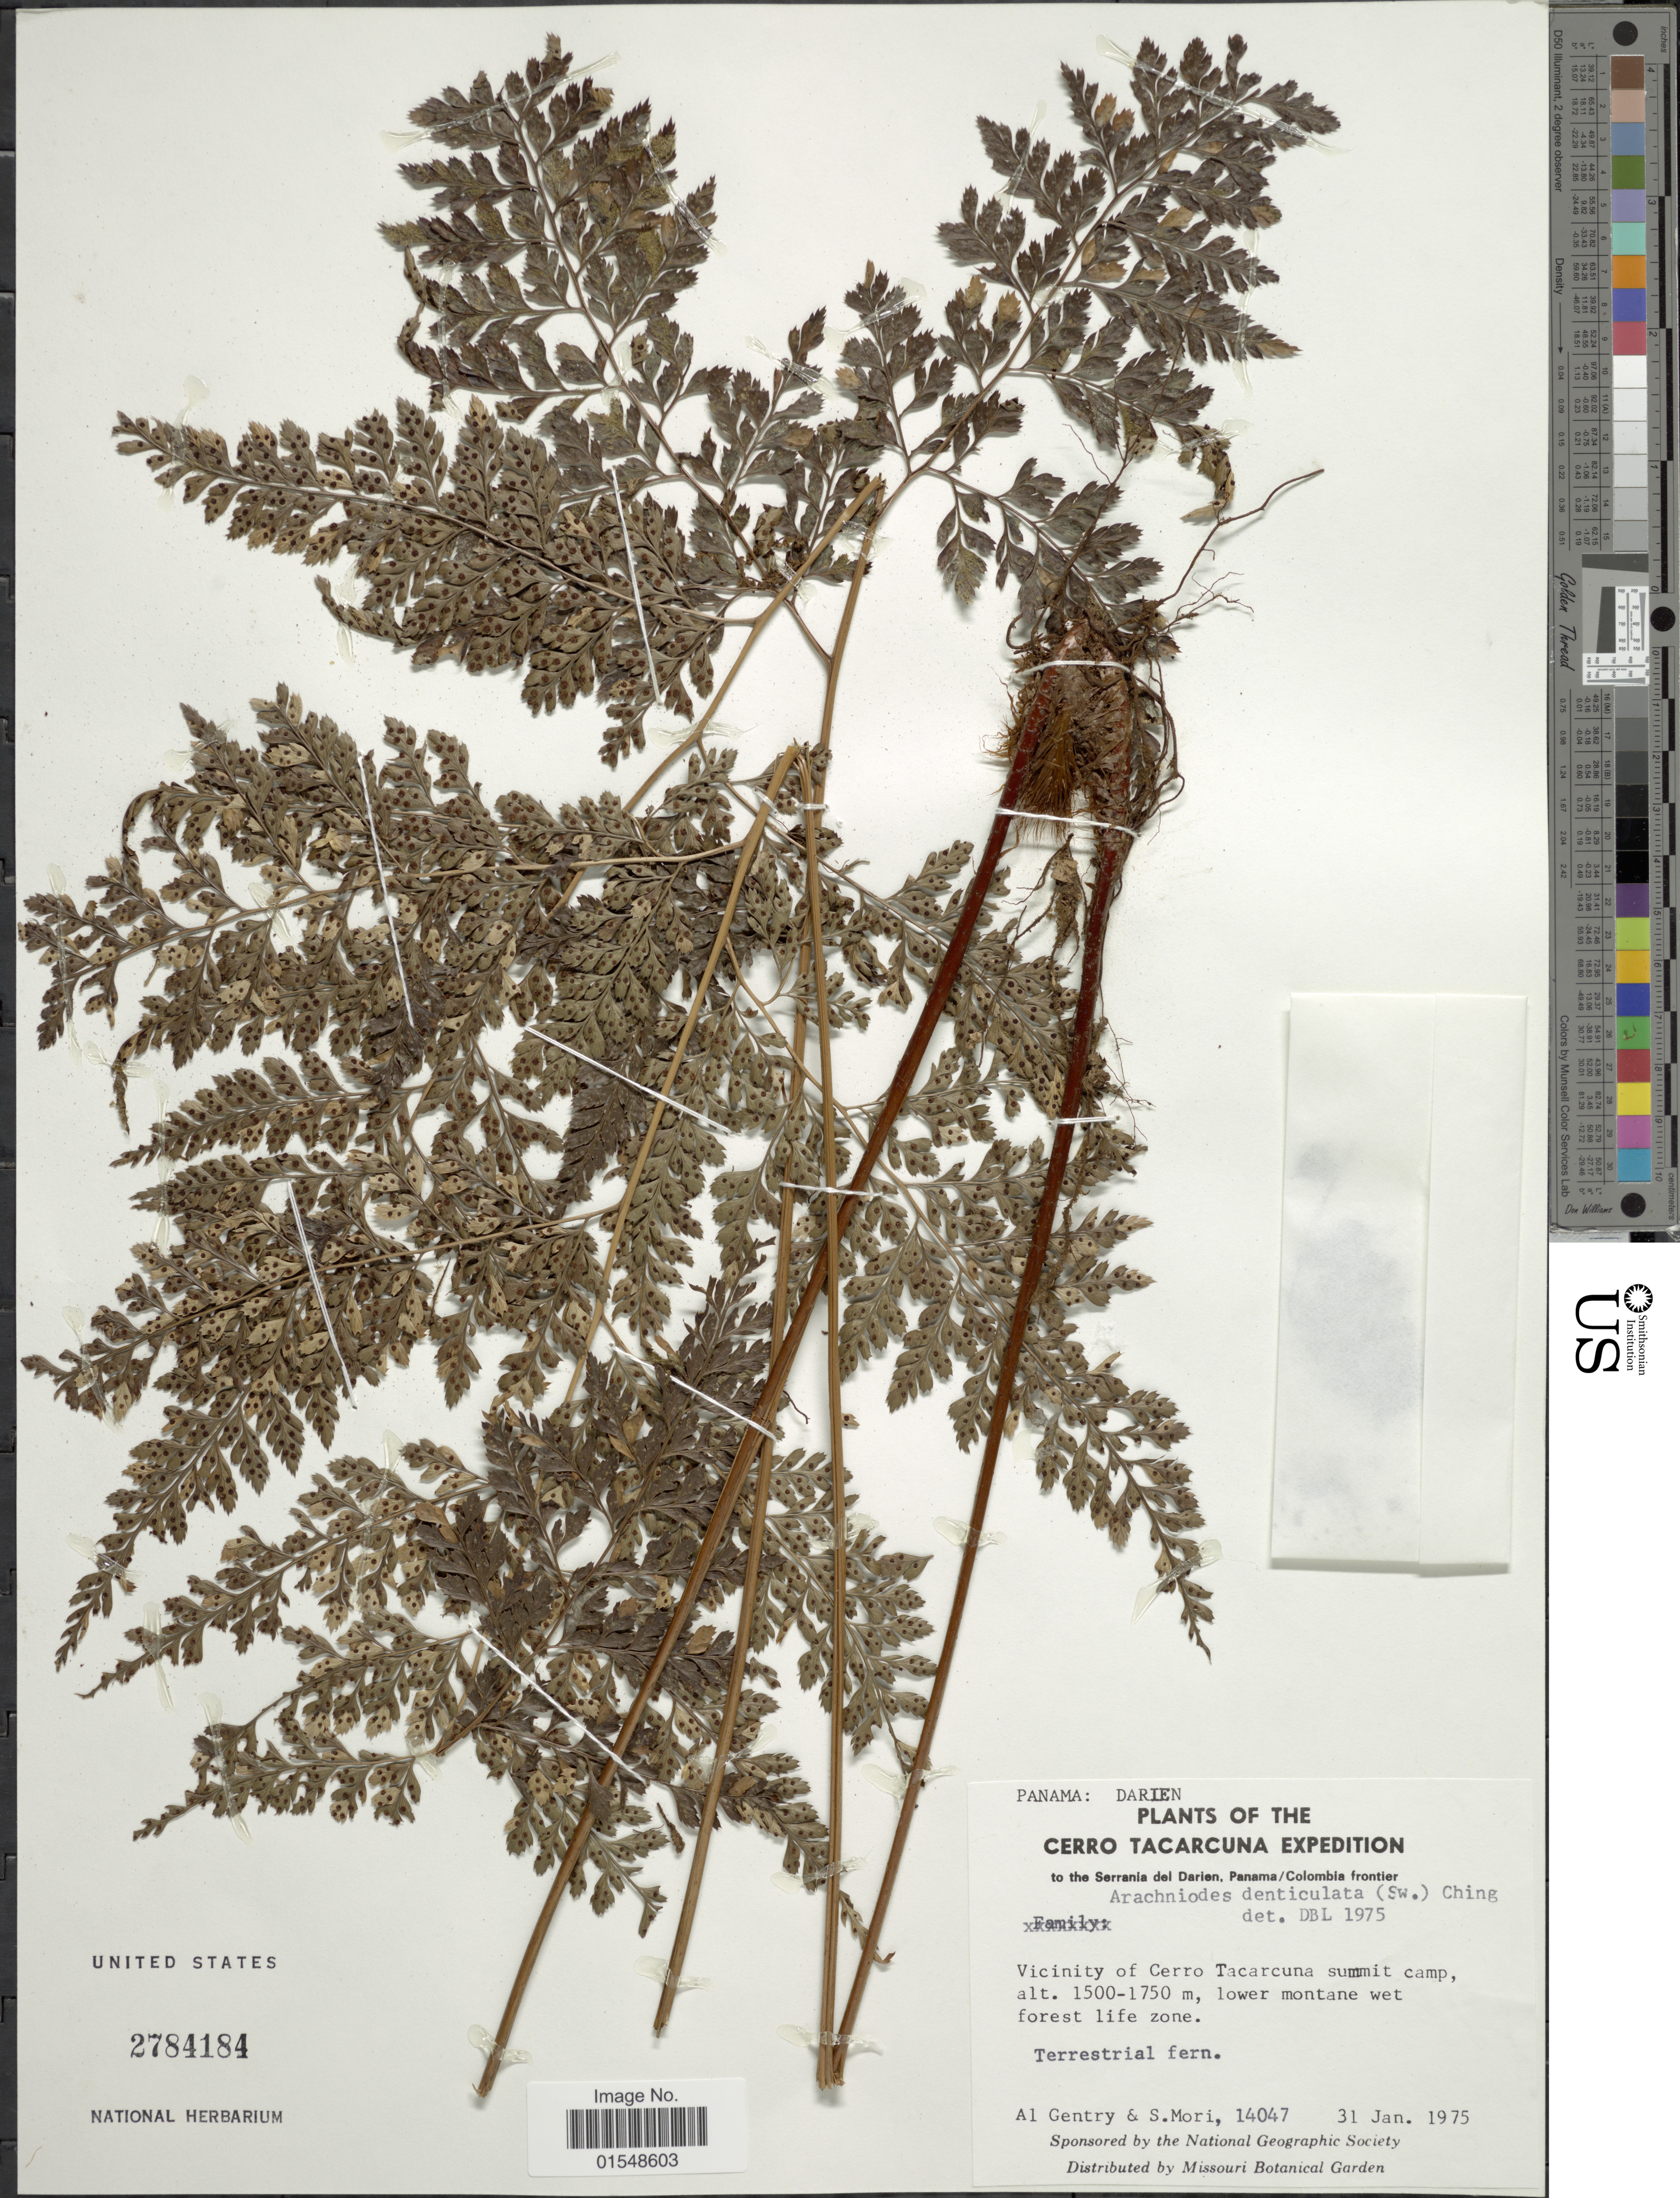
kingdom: Plantae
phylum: Tracheophyta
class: Polypodiopsida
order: Polypodiales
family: Dryopteridaceae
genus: Arachniodes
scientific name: Arachniodes denticulata var. jucunda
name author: (Fée) Lellinger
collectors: A. H. Gentry & S. Mori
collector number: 14047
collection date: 1975-01-31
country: Panama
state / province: Darién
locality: Cerro Tacarcuna Expedition, to the Serrania del Darien, Panama/ Colombia frontier, Vicinity of Cerro Tacarcuna summit camp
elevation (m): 1500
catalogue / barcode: US 2784184